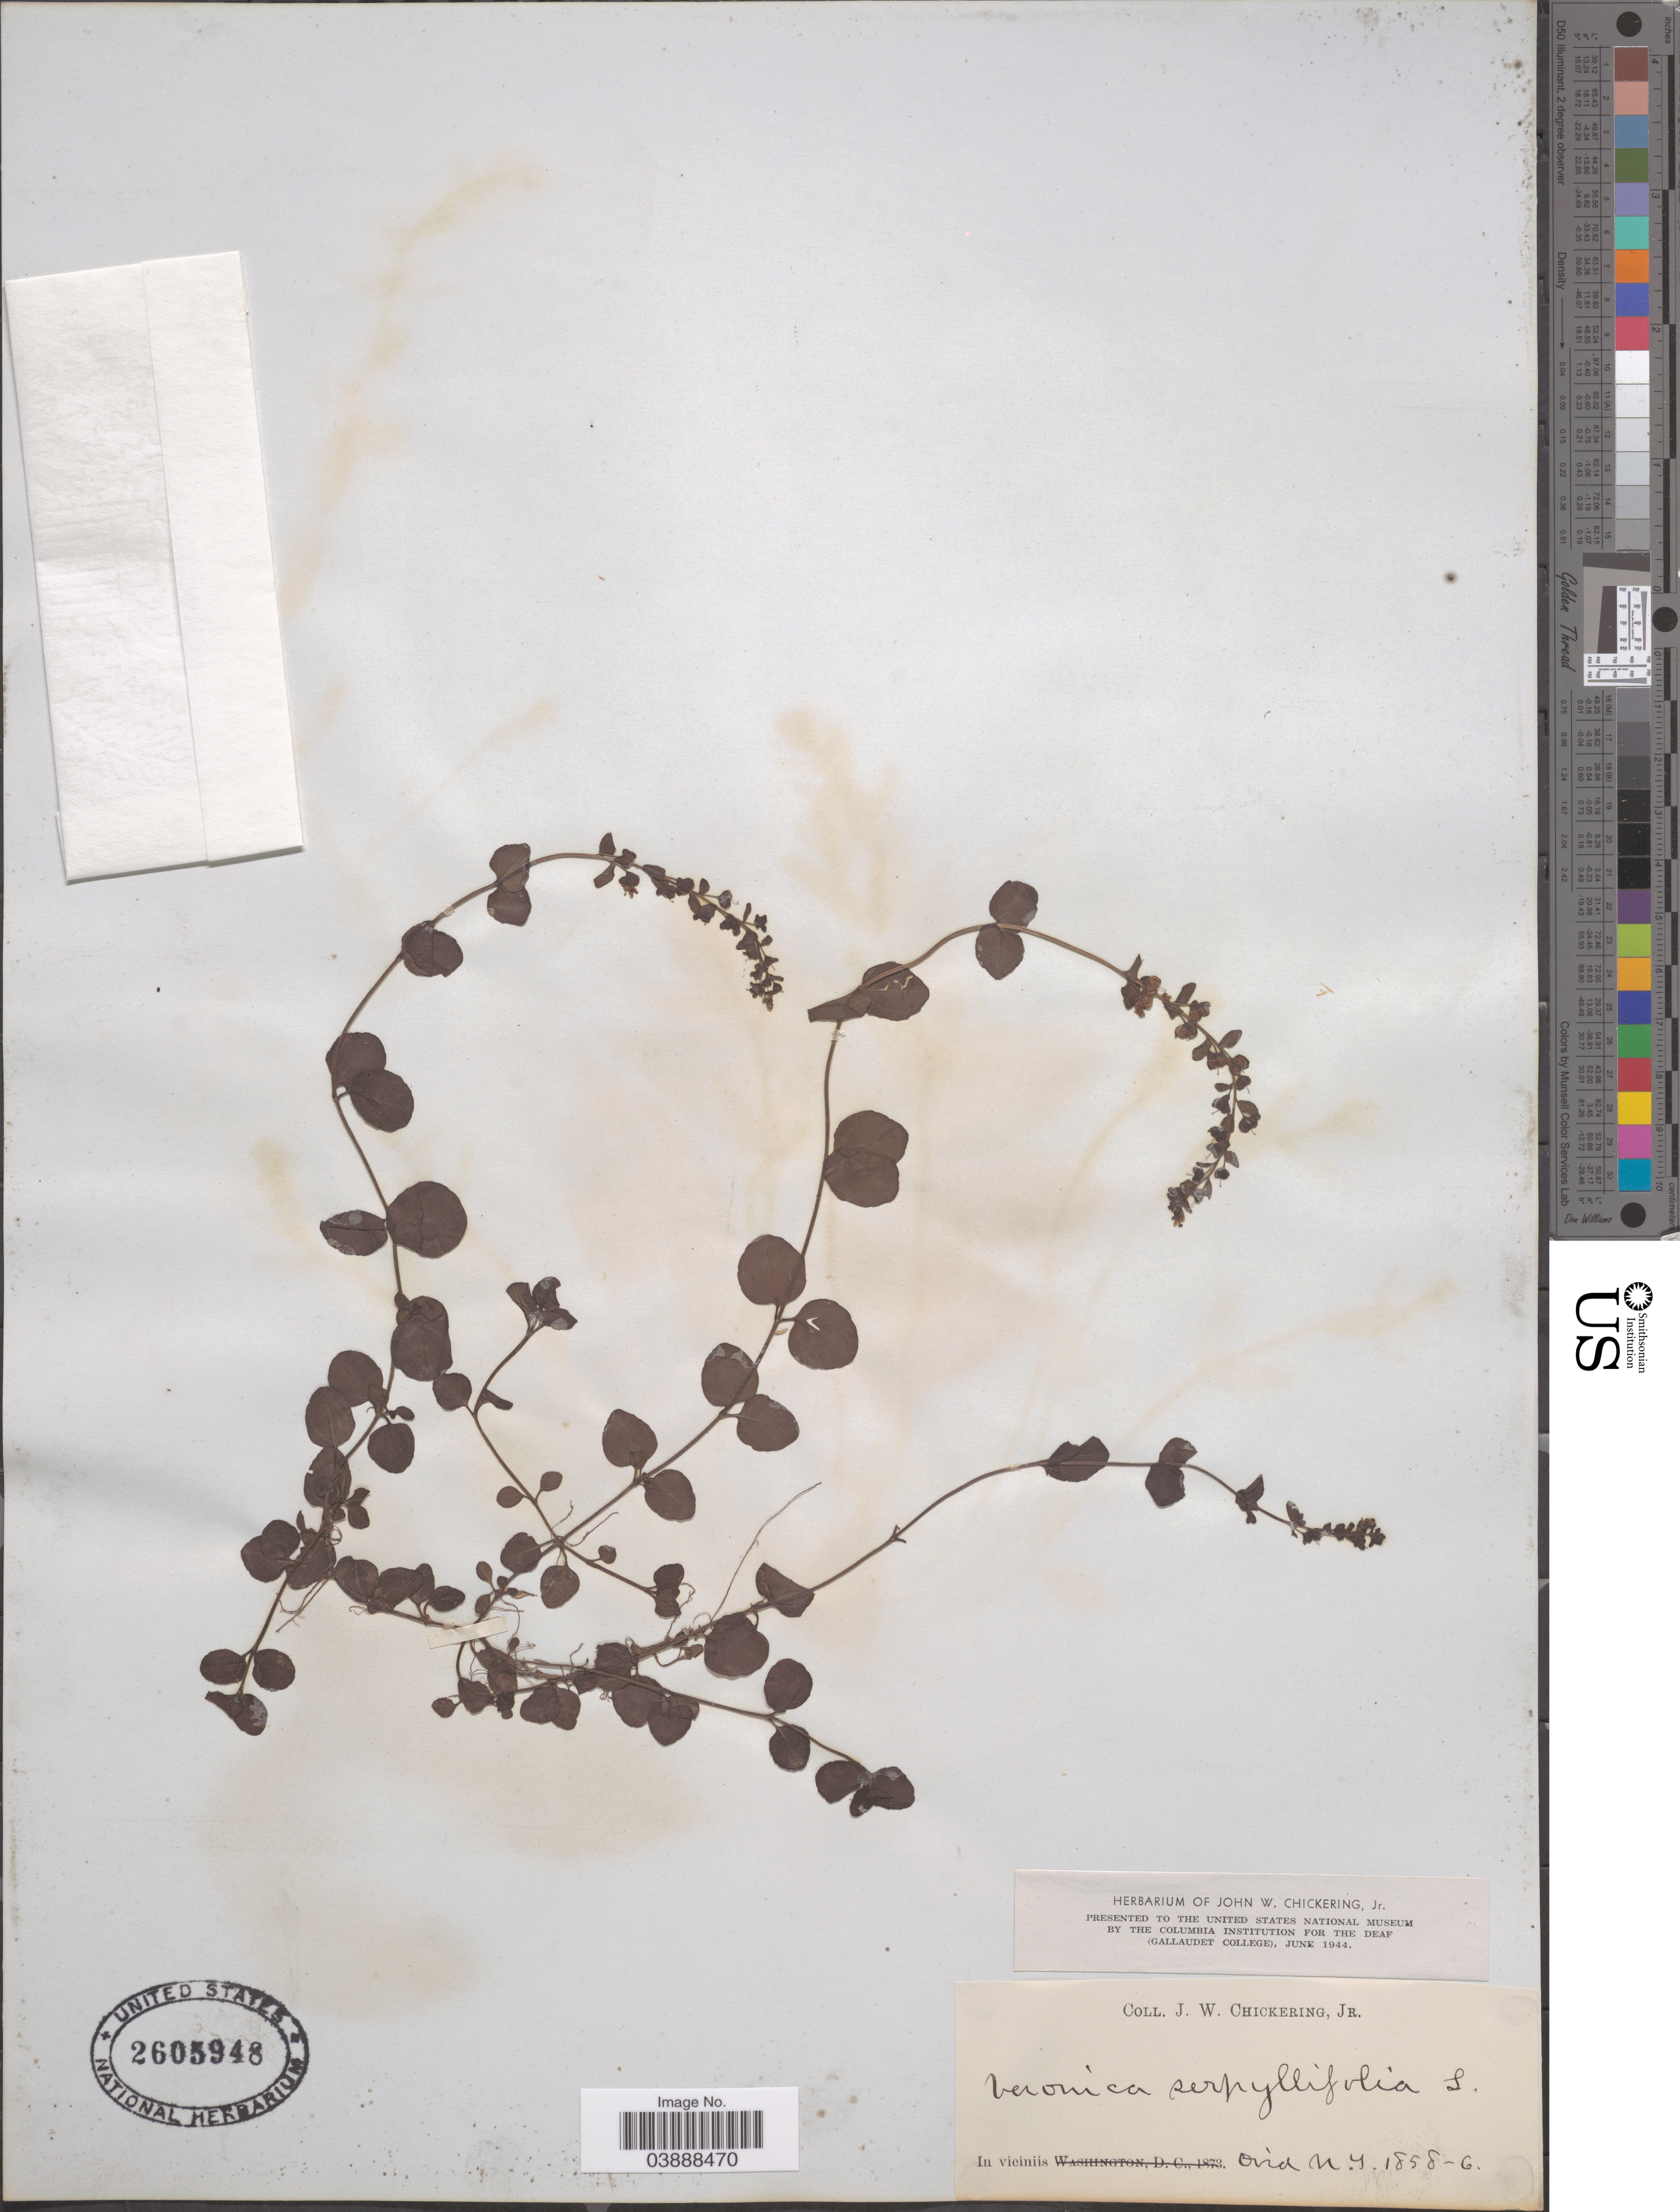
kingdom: Plantae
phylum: Tracheophyta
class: Magnoliopsida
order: Lamiales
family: Plantaginaceae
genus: Veronica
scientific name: Veronica wormskjoldii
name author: Roem. & Schult.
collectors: J. W. Chickering Jr.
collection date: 1858/1860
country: United States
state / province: New York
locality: In vicniis Ovid.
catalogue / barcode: US 2605948